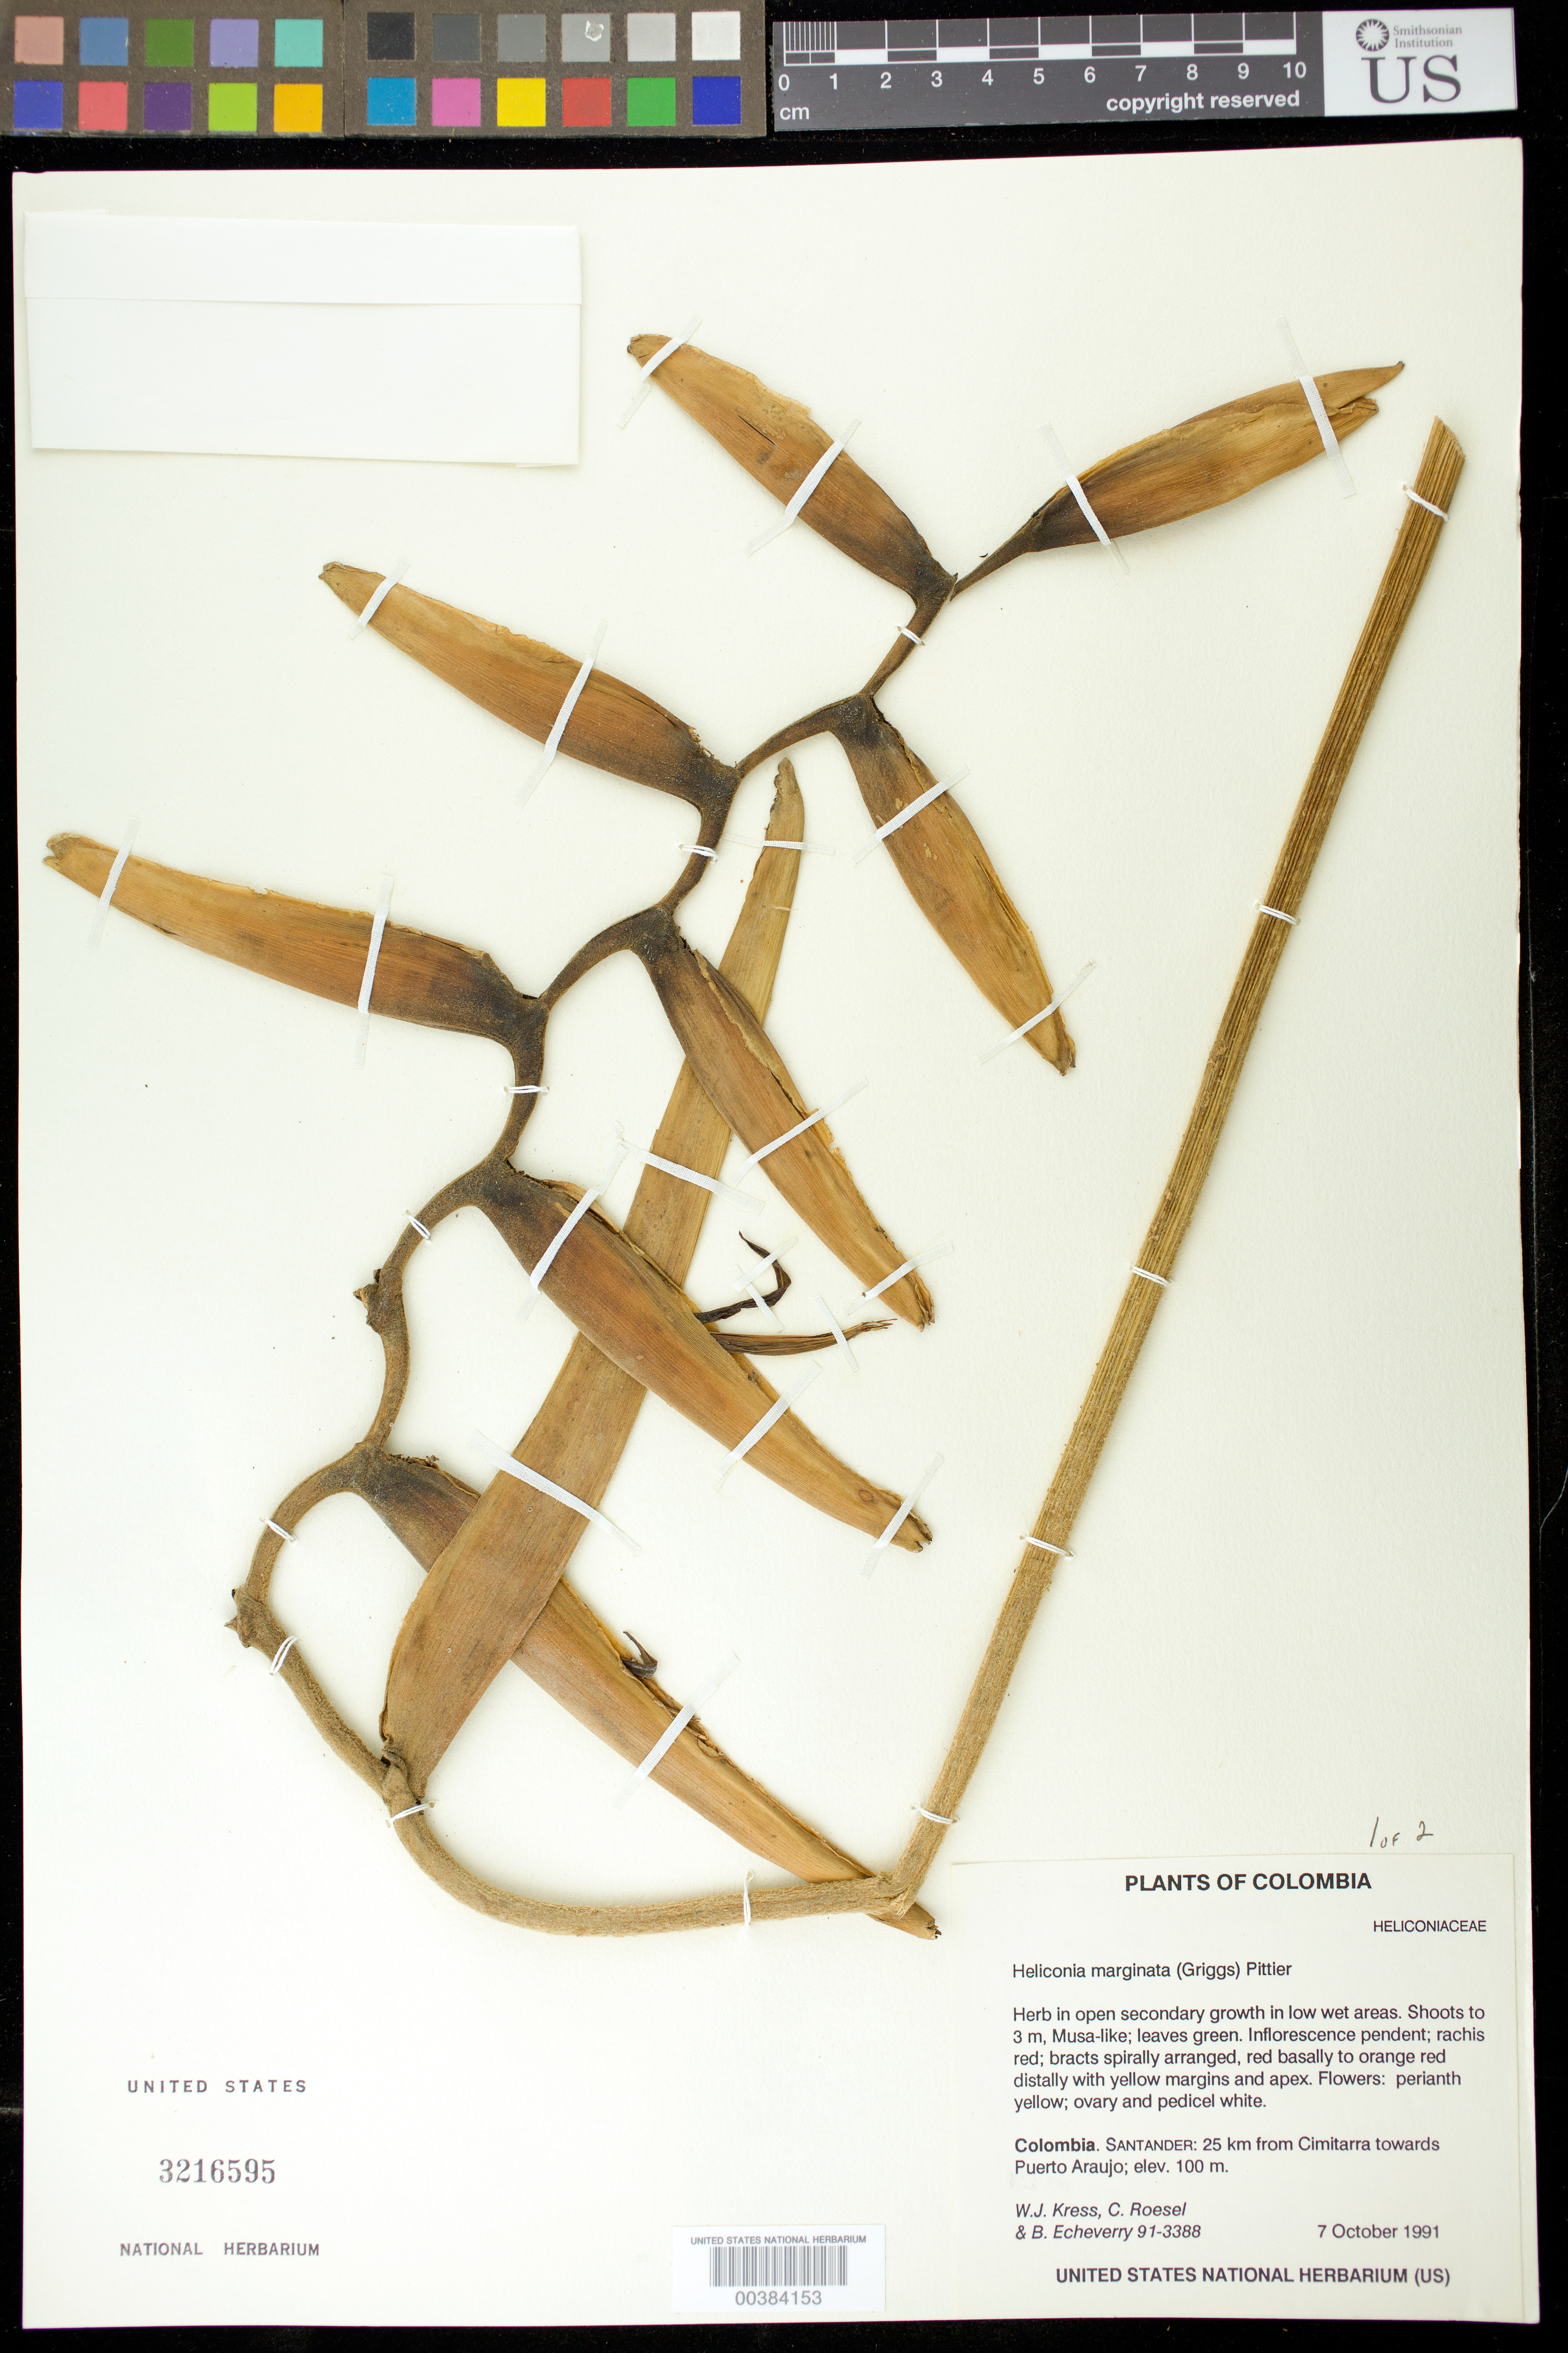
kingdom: Plantae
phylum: Tracheophyta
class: Liliopsida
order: Zingiberales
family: Heliconiaceae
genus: Heliconia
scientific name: Heliconia marginata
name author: (R.F. Griggs) Pittier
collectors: W. J. Kress, C. S. Roesel & B. Echeverry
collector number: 91-3388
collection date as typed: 07 Oct 1991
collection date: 1991-10-07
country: Colombia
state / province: Santander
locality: Between Cimitarra towards Puerto Araujo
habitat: Open secondary growth in low wet areas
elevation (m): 100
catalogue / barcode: US 3216595